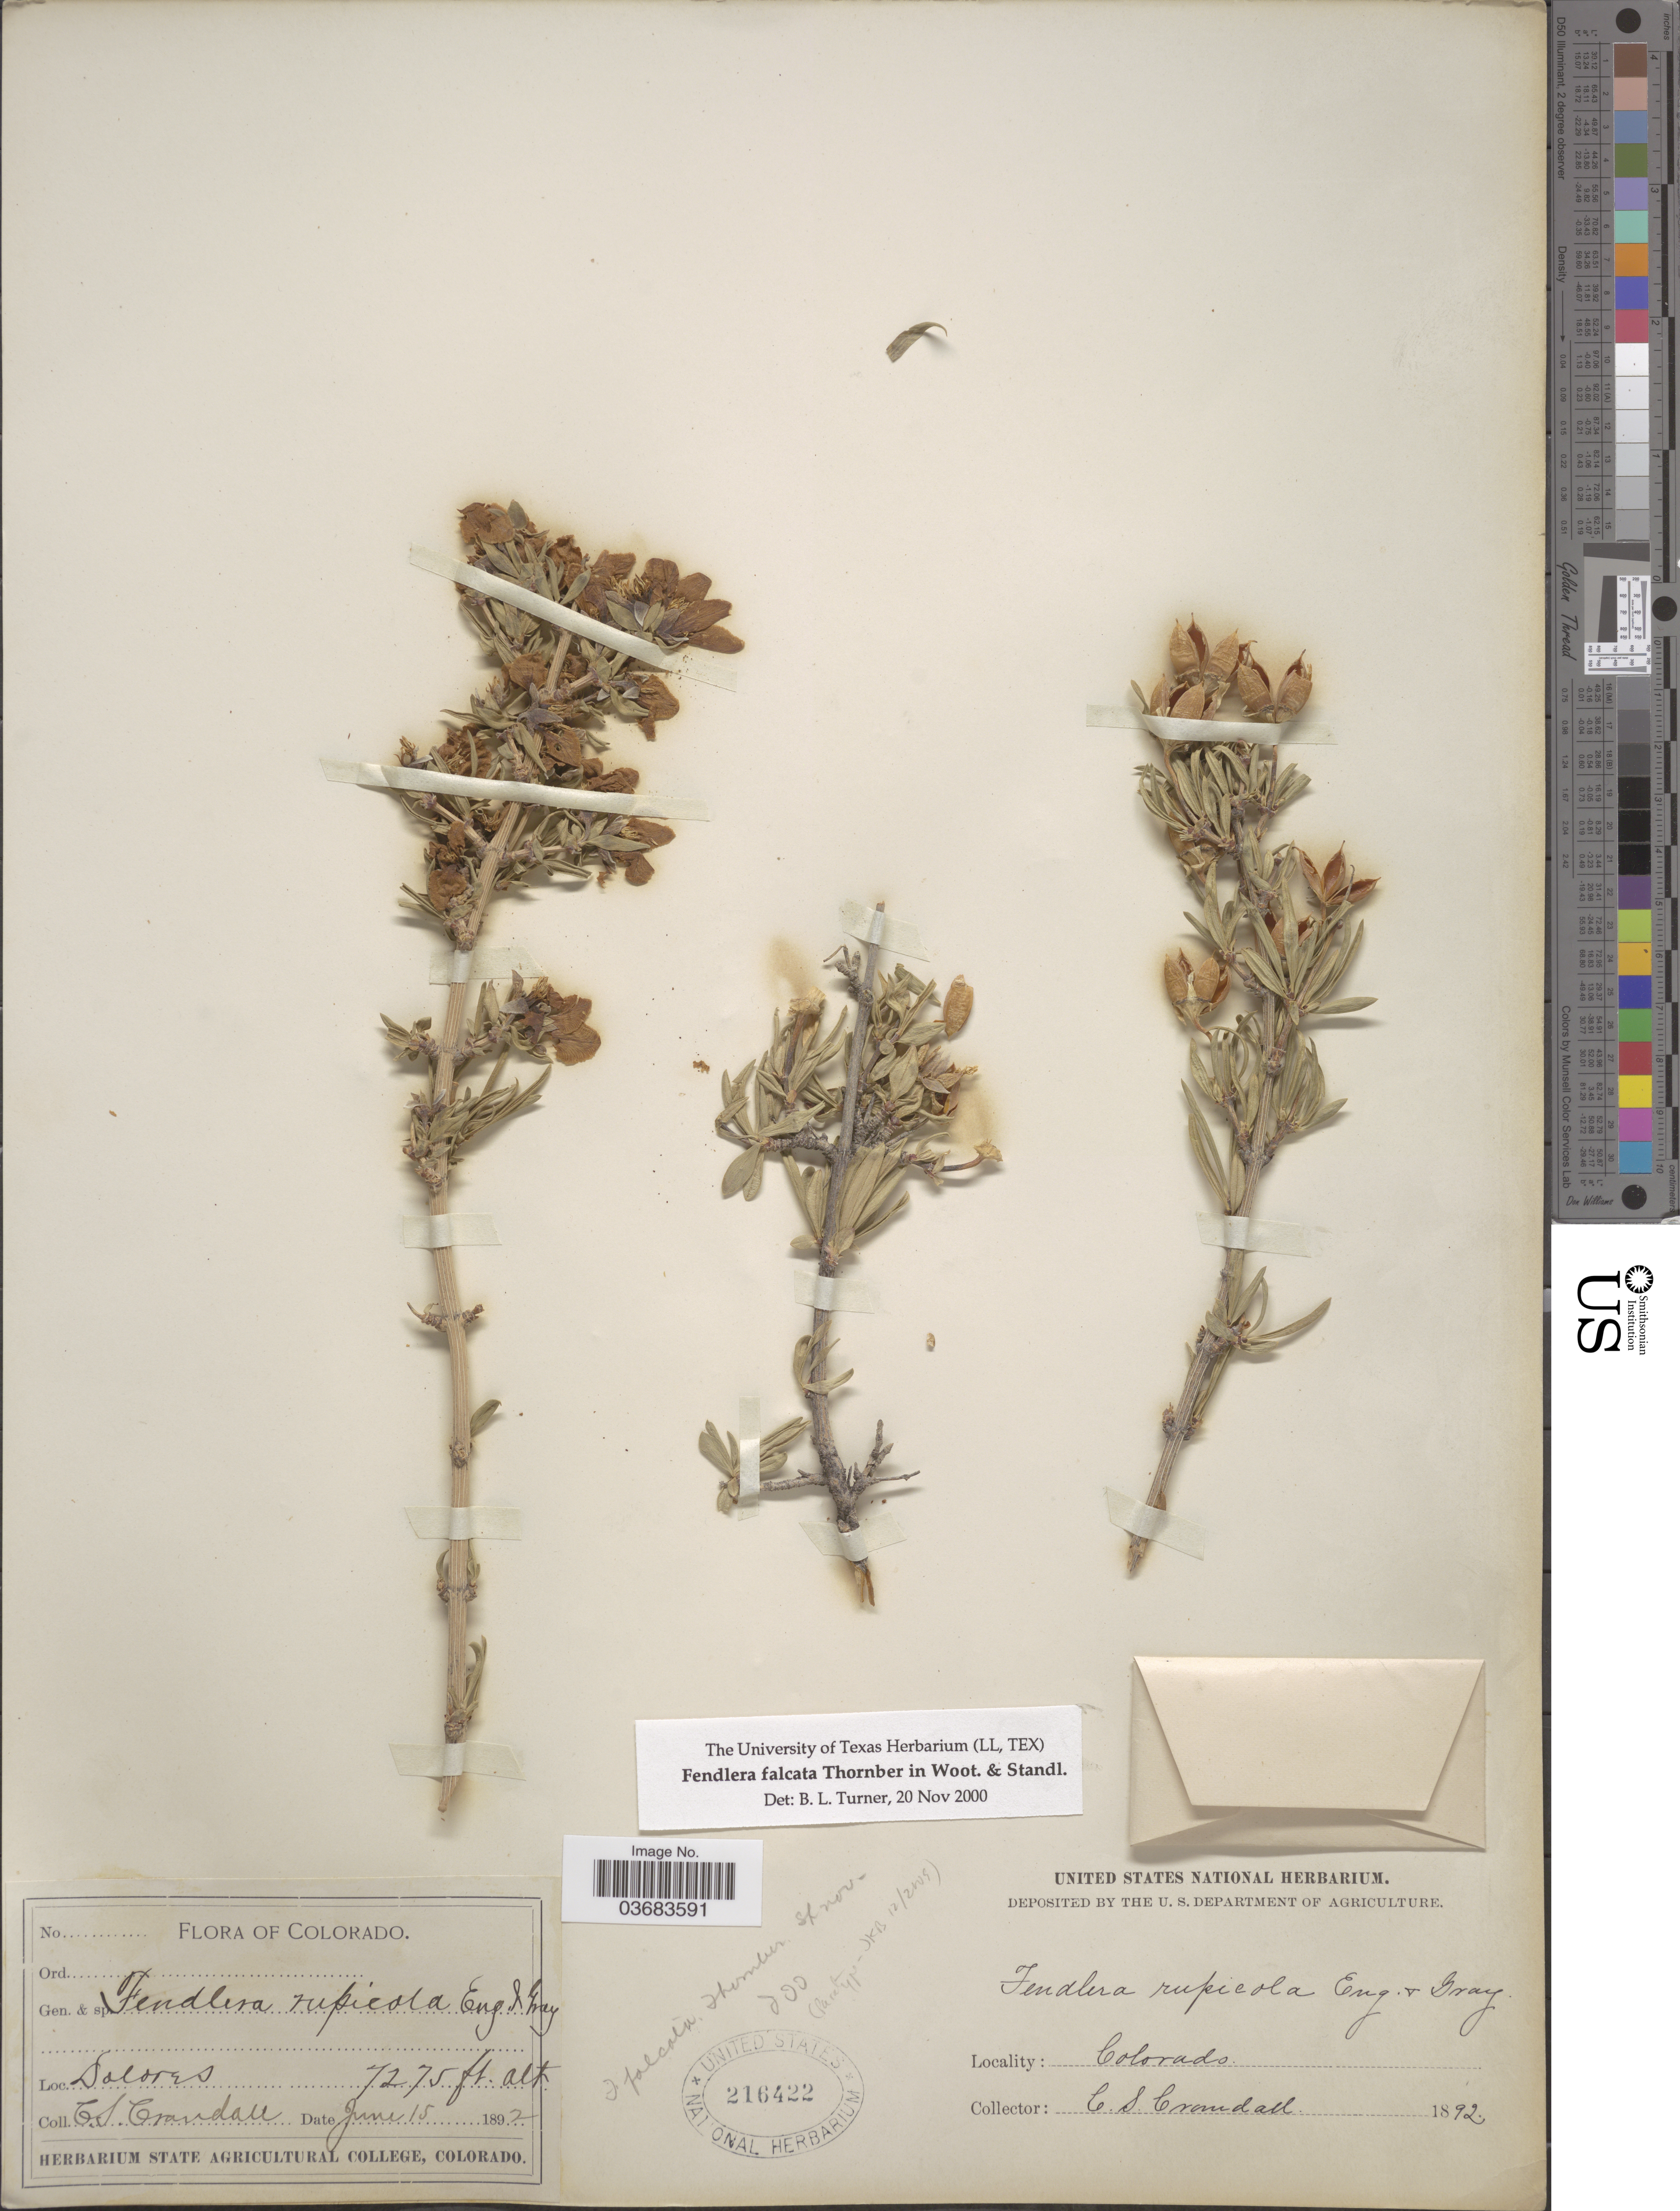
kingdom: Plantae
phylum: Tracheophyta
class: Magnoliopsida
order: Cornales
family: Hydrangeaceae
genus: Fendlera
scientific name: Fendlera rupicola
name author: Englem. & A. Gray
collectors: C. Crandall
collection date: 1892-06-15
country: United States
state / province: Colorado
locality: Dolores.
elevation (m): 2217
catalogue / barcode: US 216422